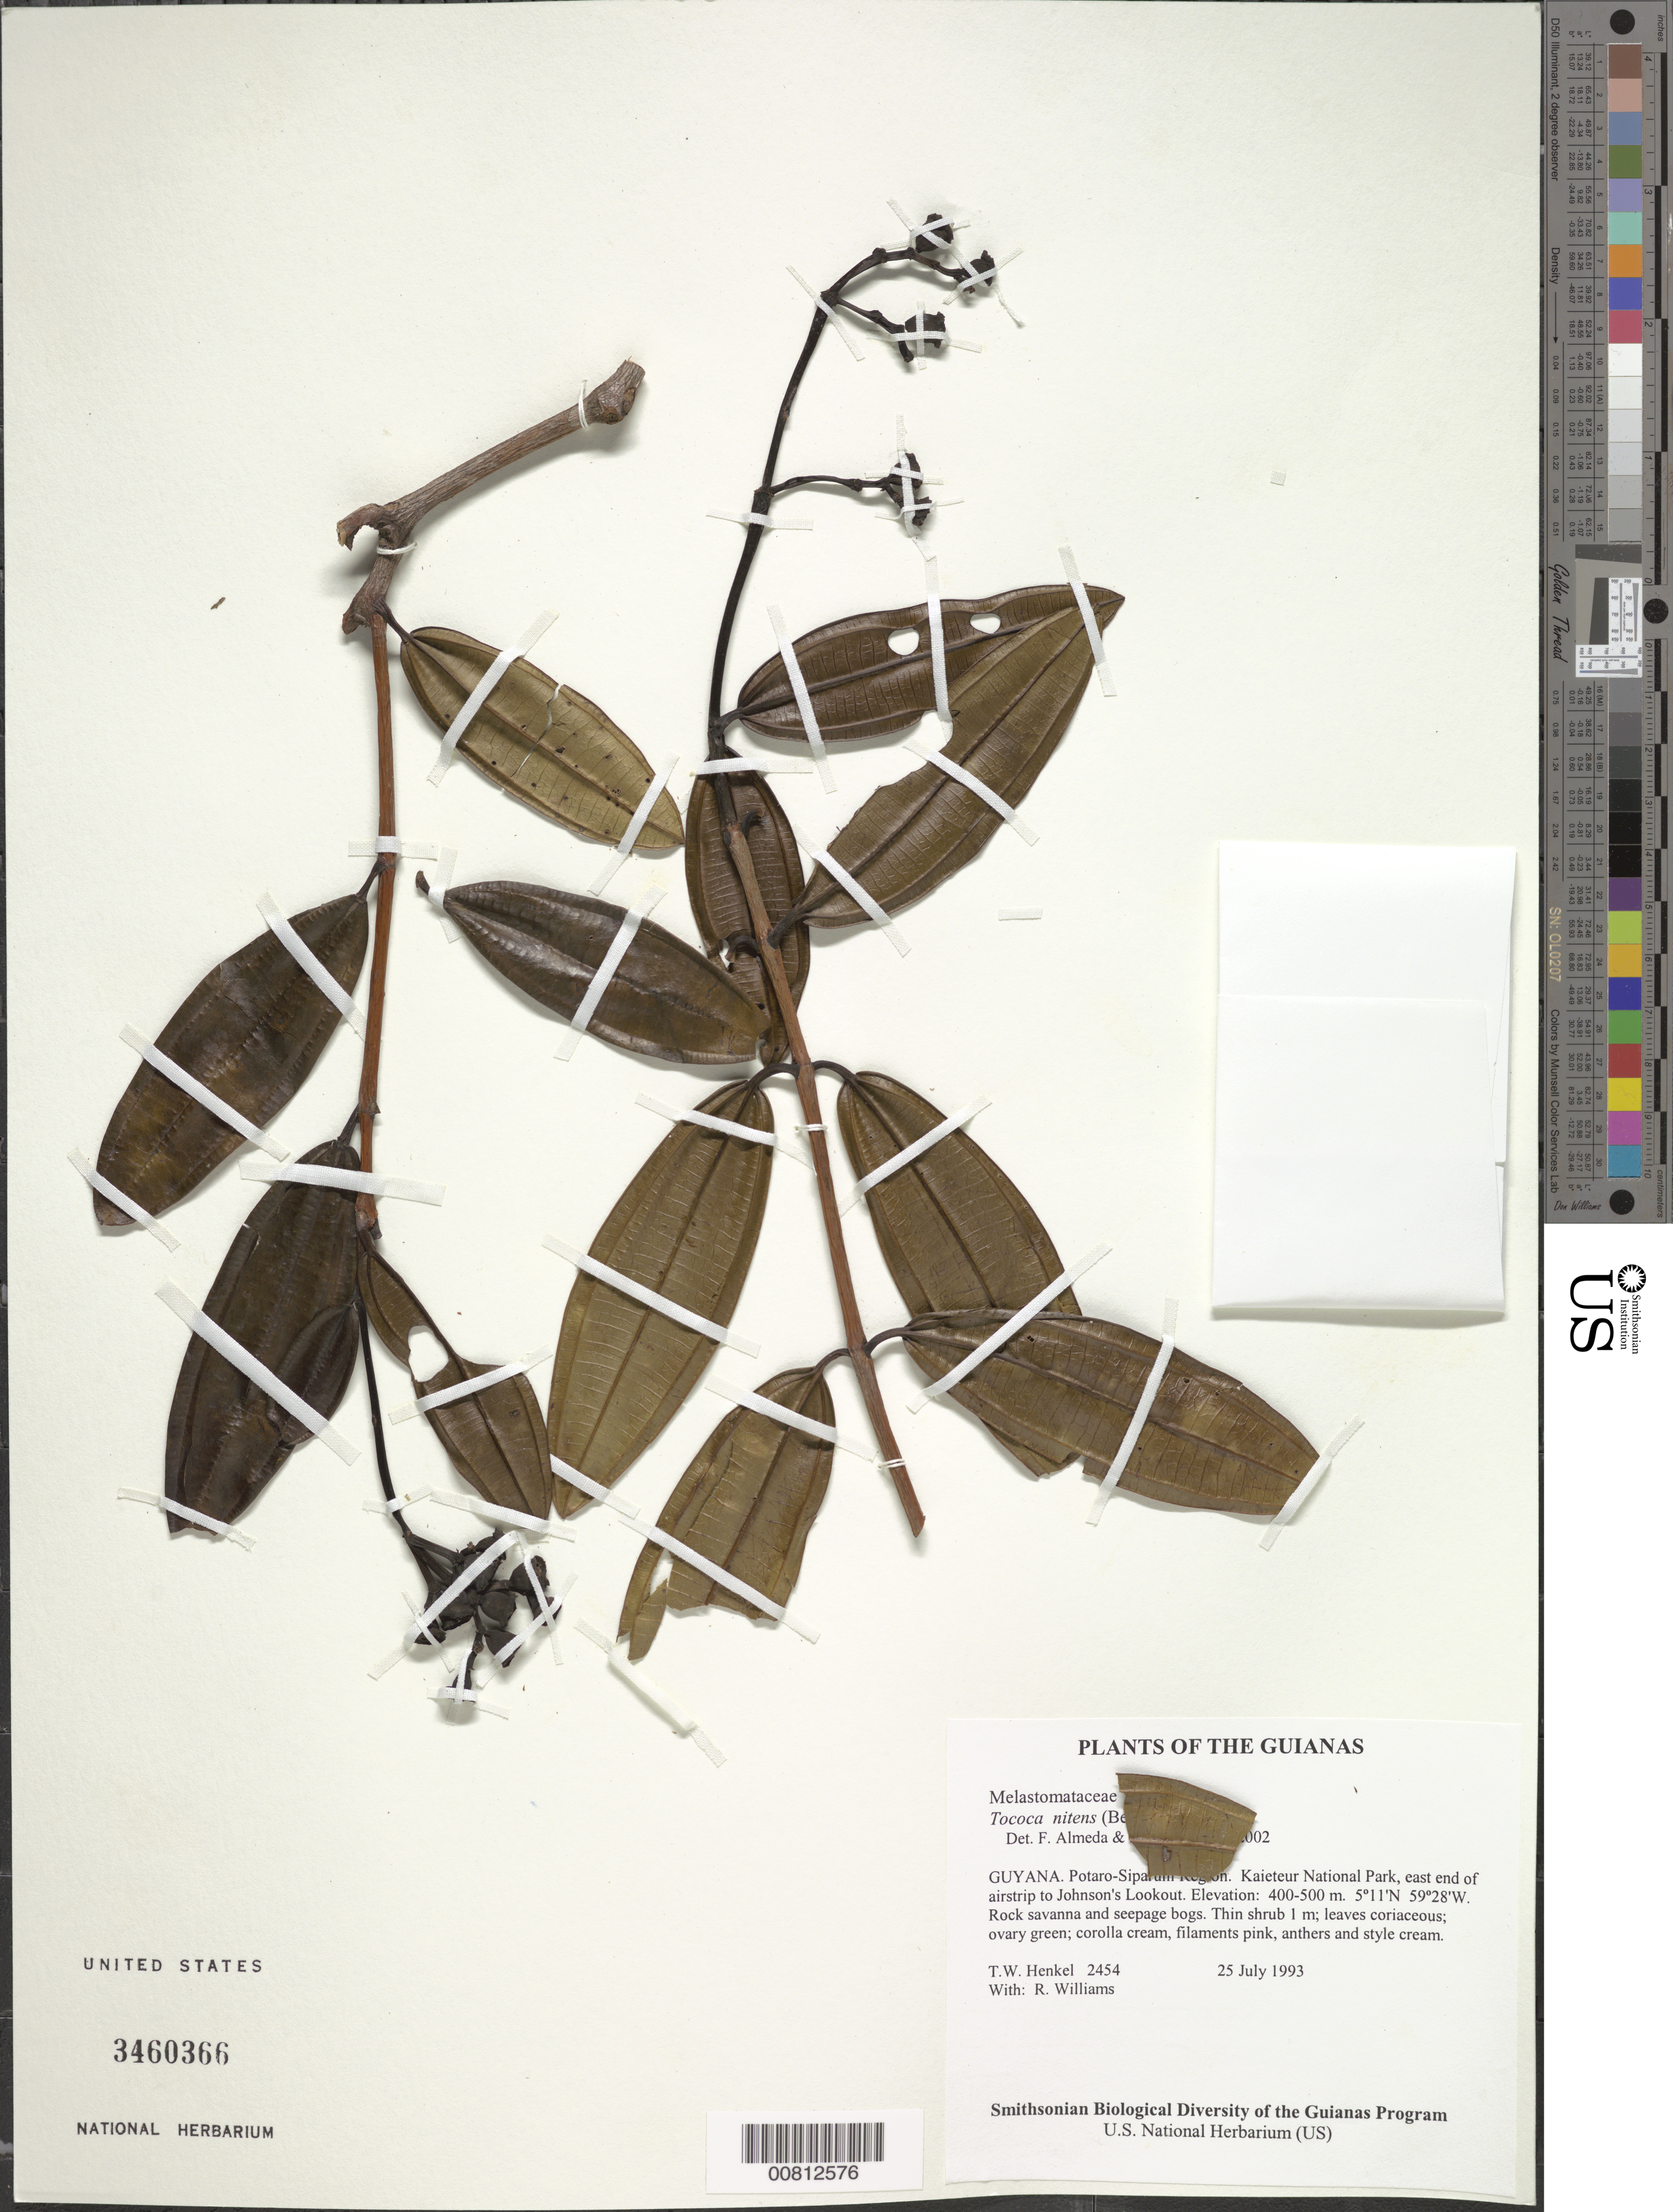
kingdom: Plantae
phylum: Tracheophyta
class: Magnoliopsida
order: Myrtales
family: Melastomataceae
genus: Tococa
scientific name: Tococa nitens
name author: (Benth.) Triana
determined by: Almeda, F.; Penneys, D. S.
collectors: T. Henkel & R. Williams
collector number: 2454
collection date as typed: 25 July 1993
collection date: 1993-07-25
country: Guyana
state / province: Potaro-Siparuni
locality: Kaieteur National Park, east end of airstrip to Johnson's Lookout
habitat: Rock savanna and seepage bogs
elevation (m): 400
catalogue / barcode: US 3460366